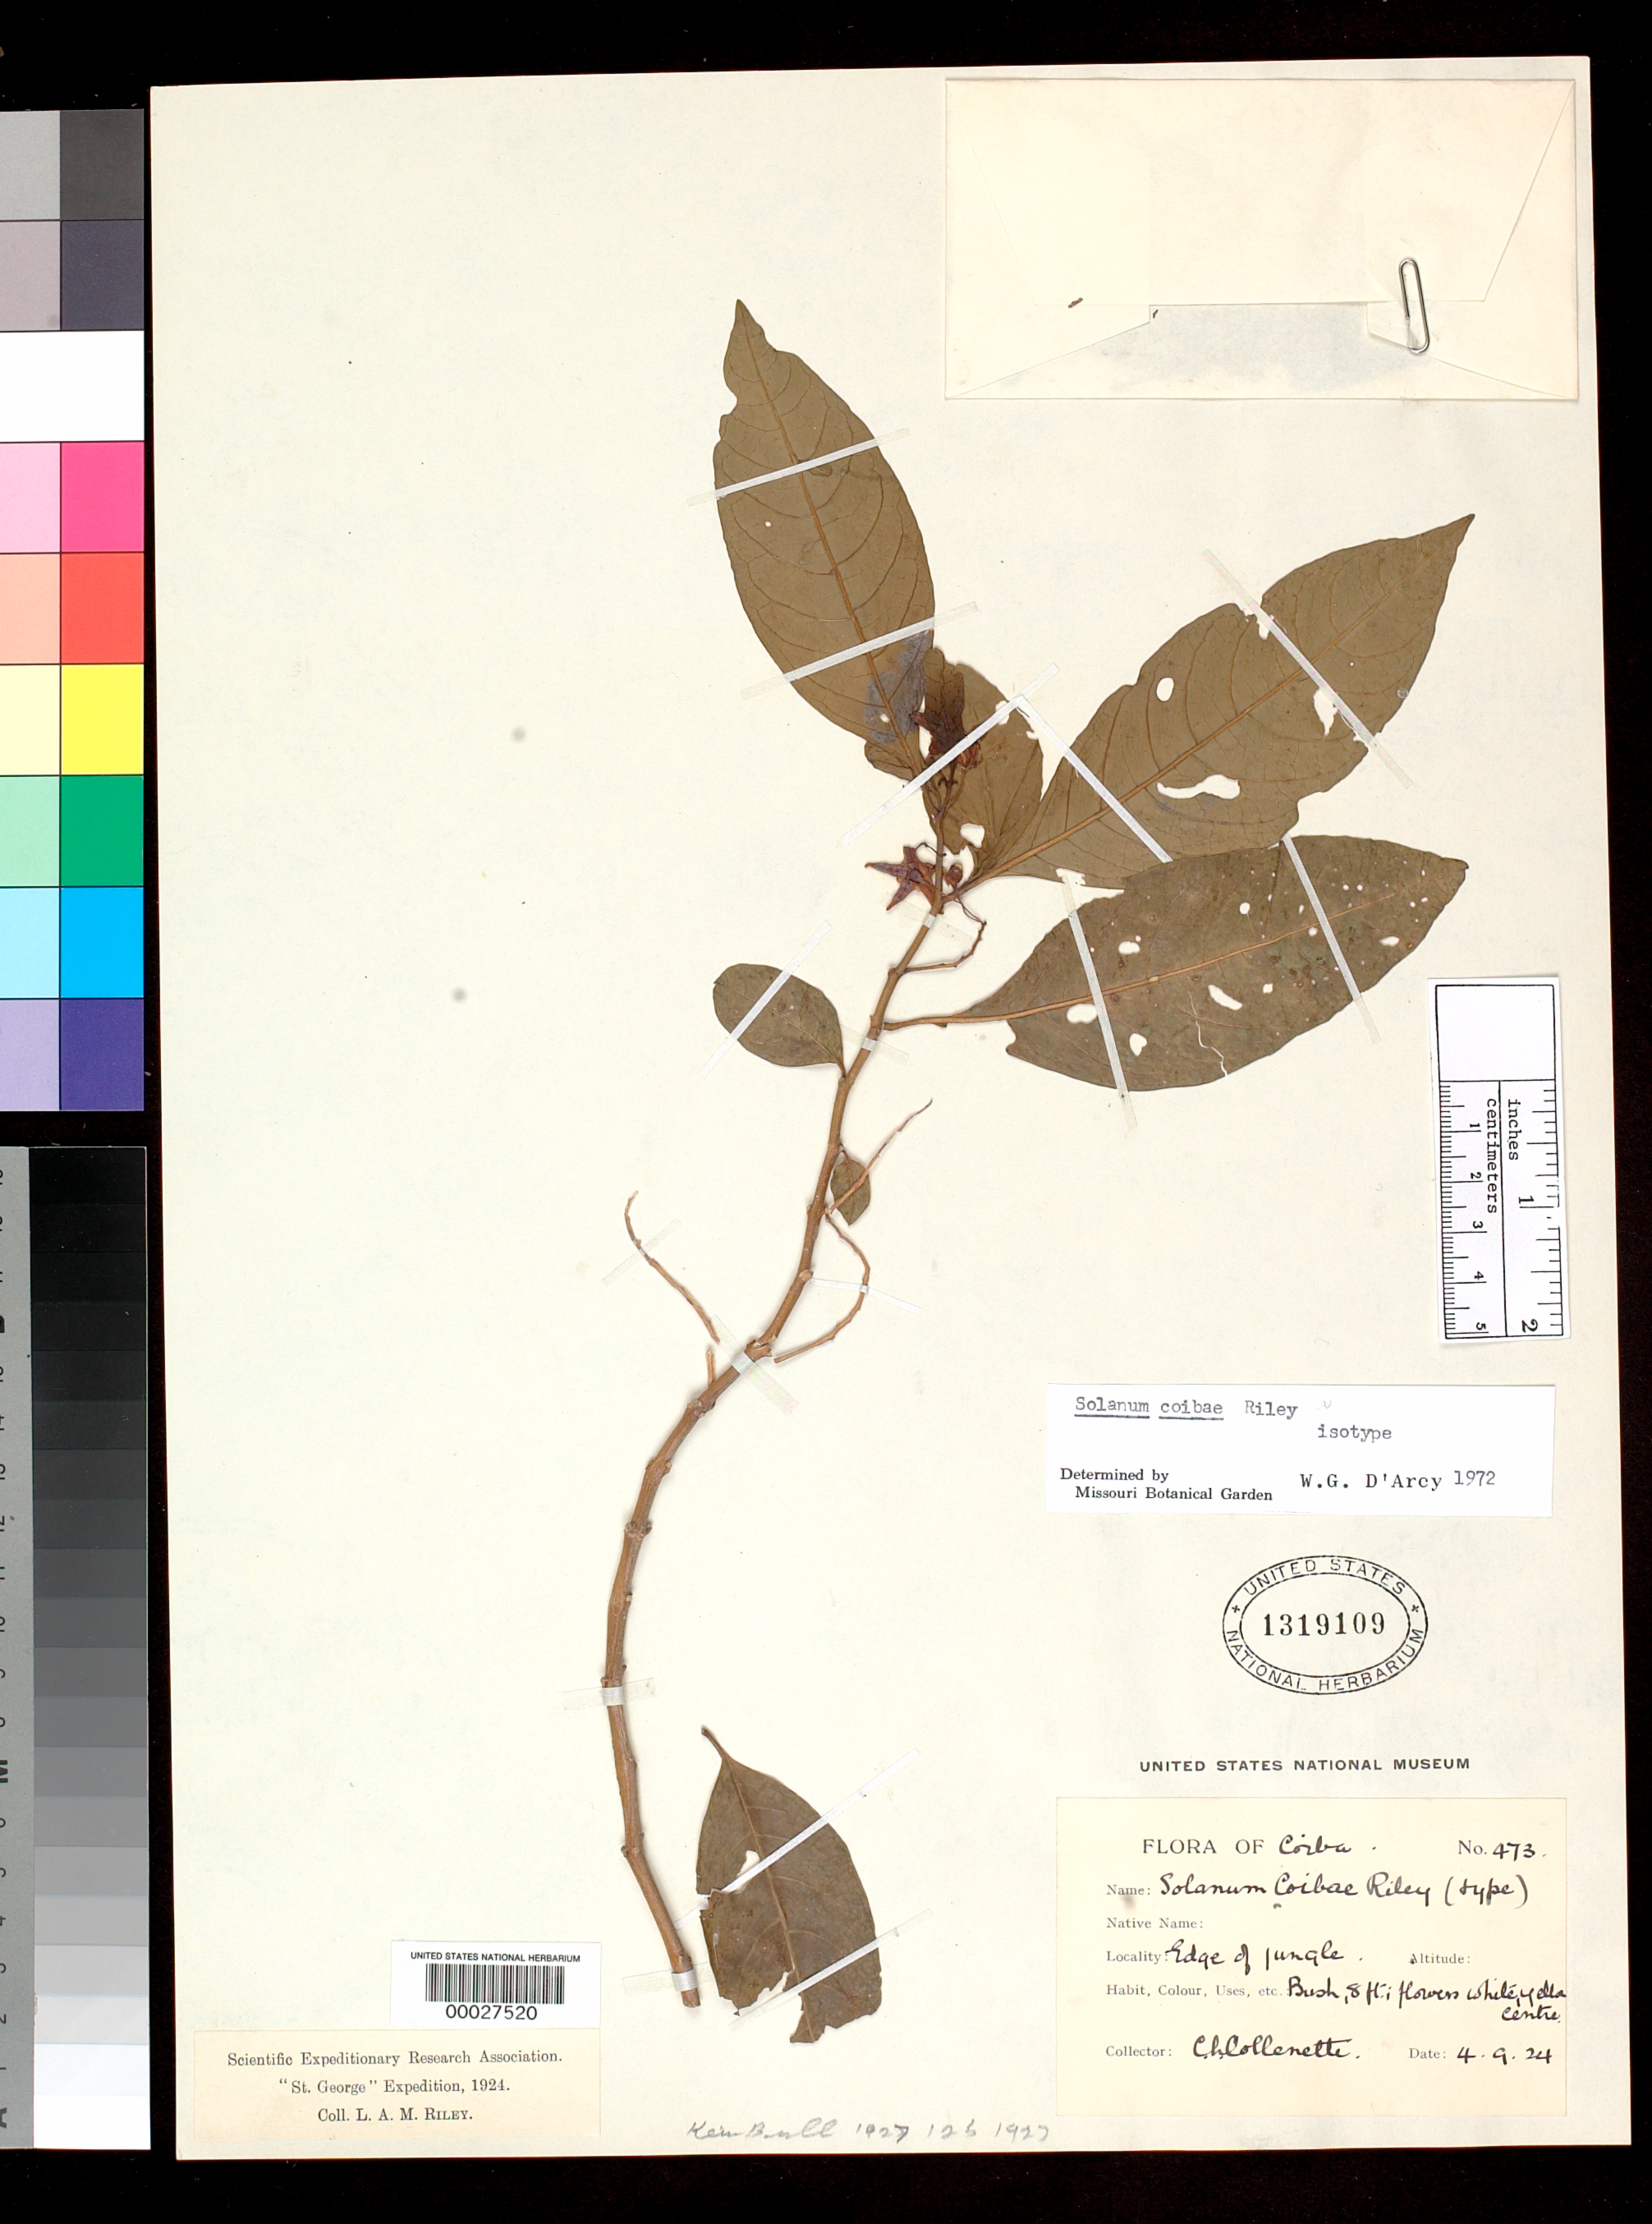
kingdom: Plantae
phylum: Tracheophyta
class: Magnoliopsida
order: Solanales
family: Solanaceae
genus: Solanum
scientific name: Solanum coibae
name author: L. Riley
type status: Isotype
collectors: C. Collenette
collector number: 473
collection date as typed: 1924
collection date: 1924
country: Panama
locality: Coiba.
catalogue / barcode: US 1319109